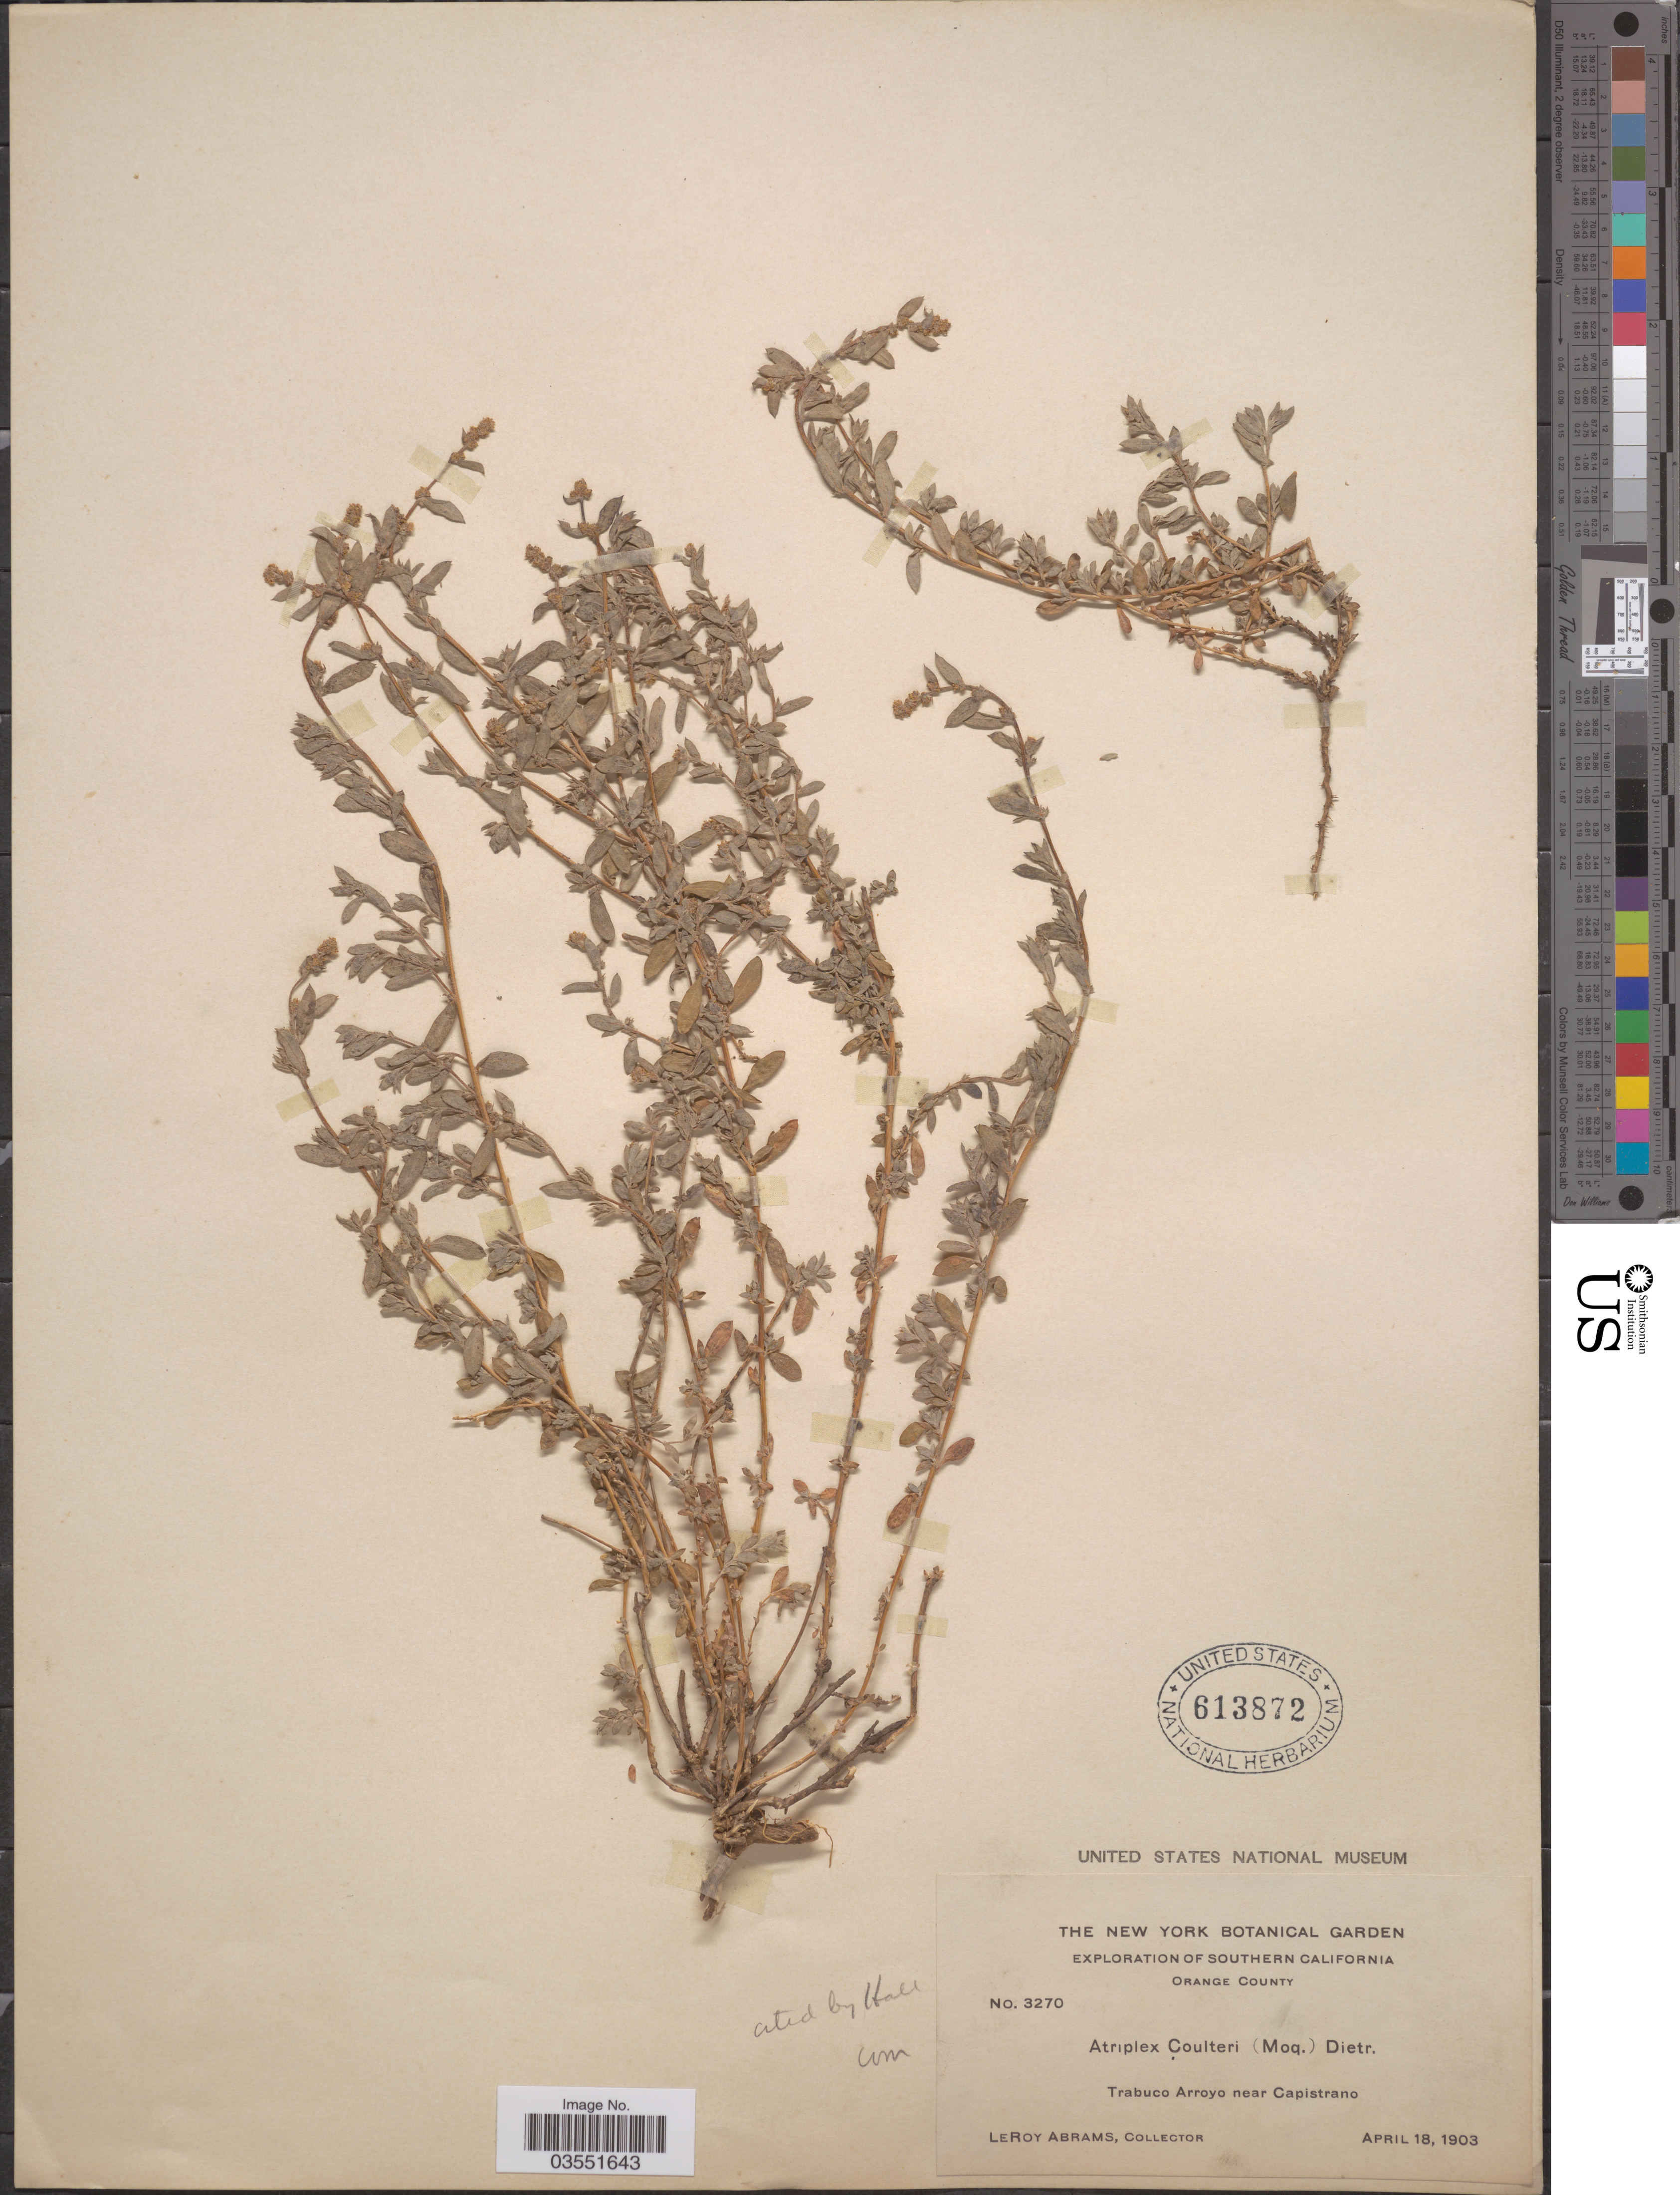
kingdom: Plantae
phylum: Tracheophyta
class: Magnoliopsida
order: Caryophyllales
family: Amaranthaceae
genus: Atriplex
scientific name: Atriplex coulteri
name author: (Moq.) D. Dietr.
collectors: L. Abrams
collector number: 3270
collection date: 1903-04-18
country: United States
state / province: California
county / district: Orange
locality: Southern California, Orange County. Trabuco Arroyo near Capistrano.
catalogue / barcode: US 613872